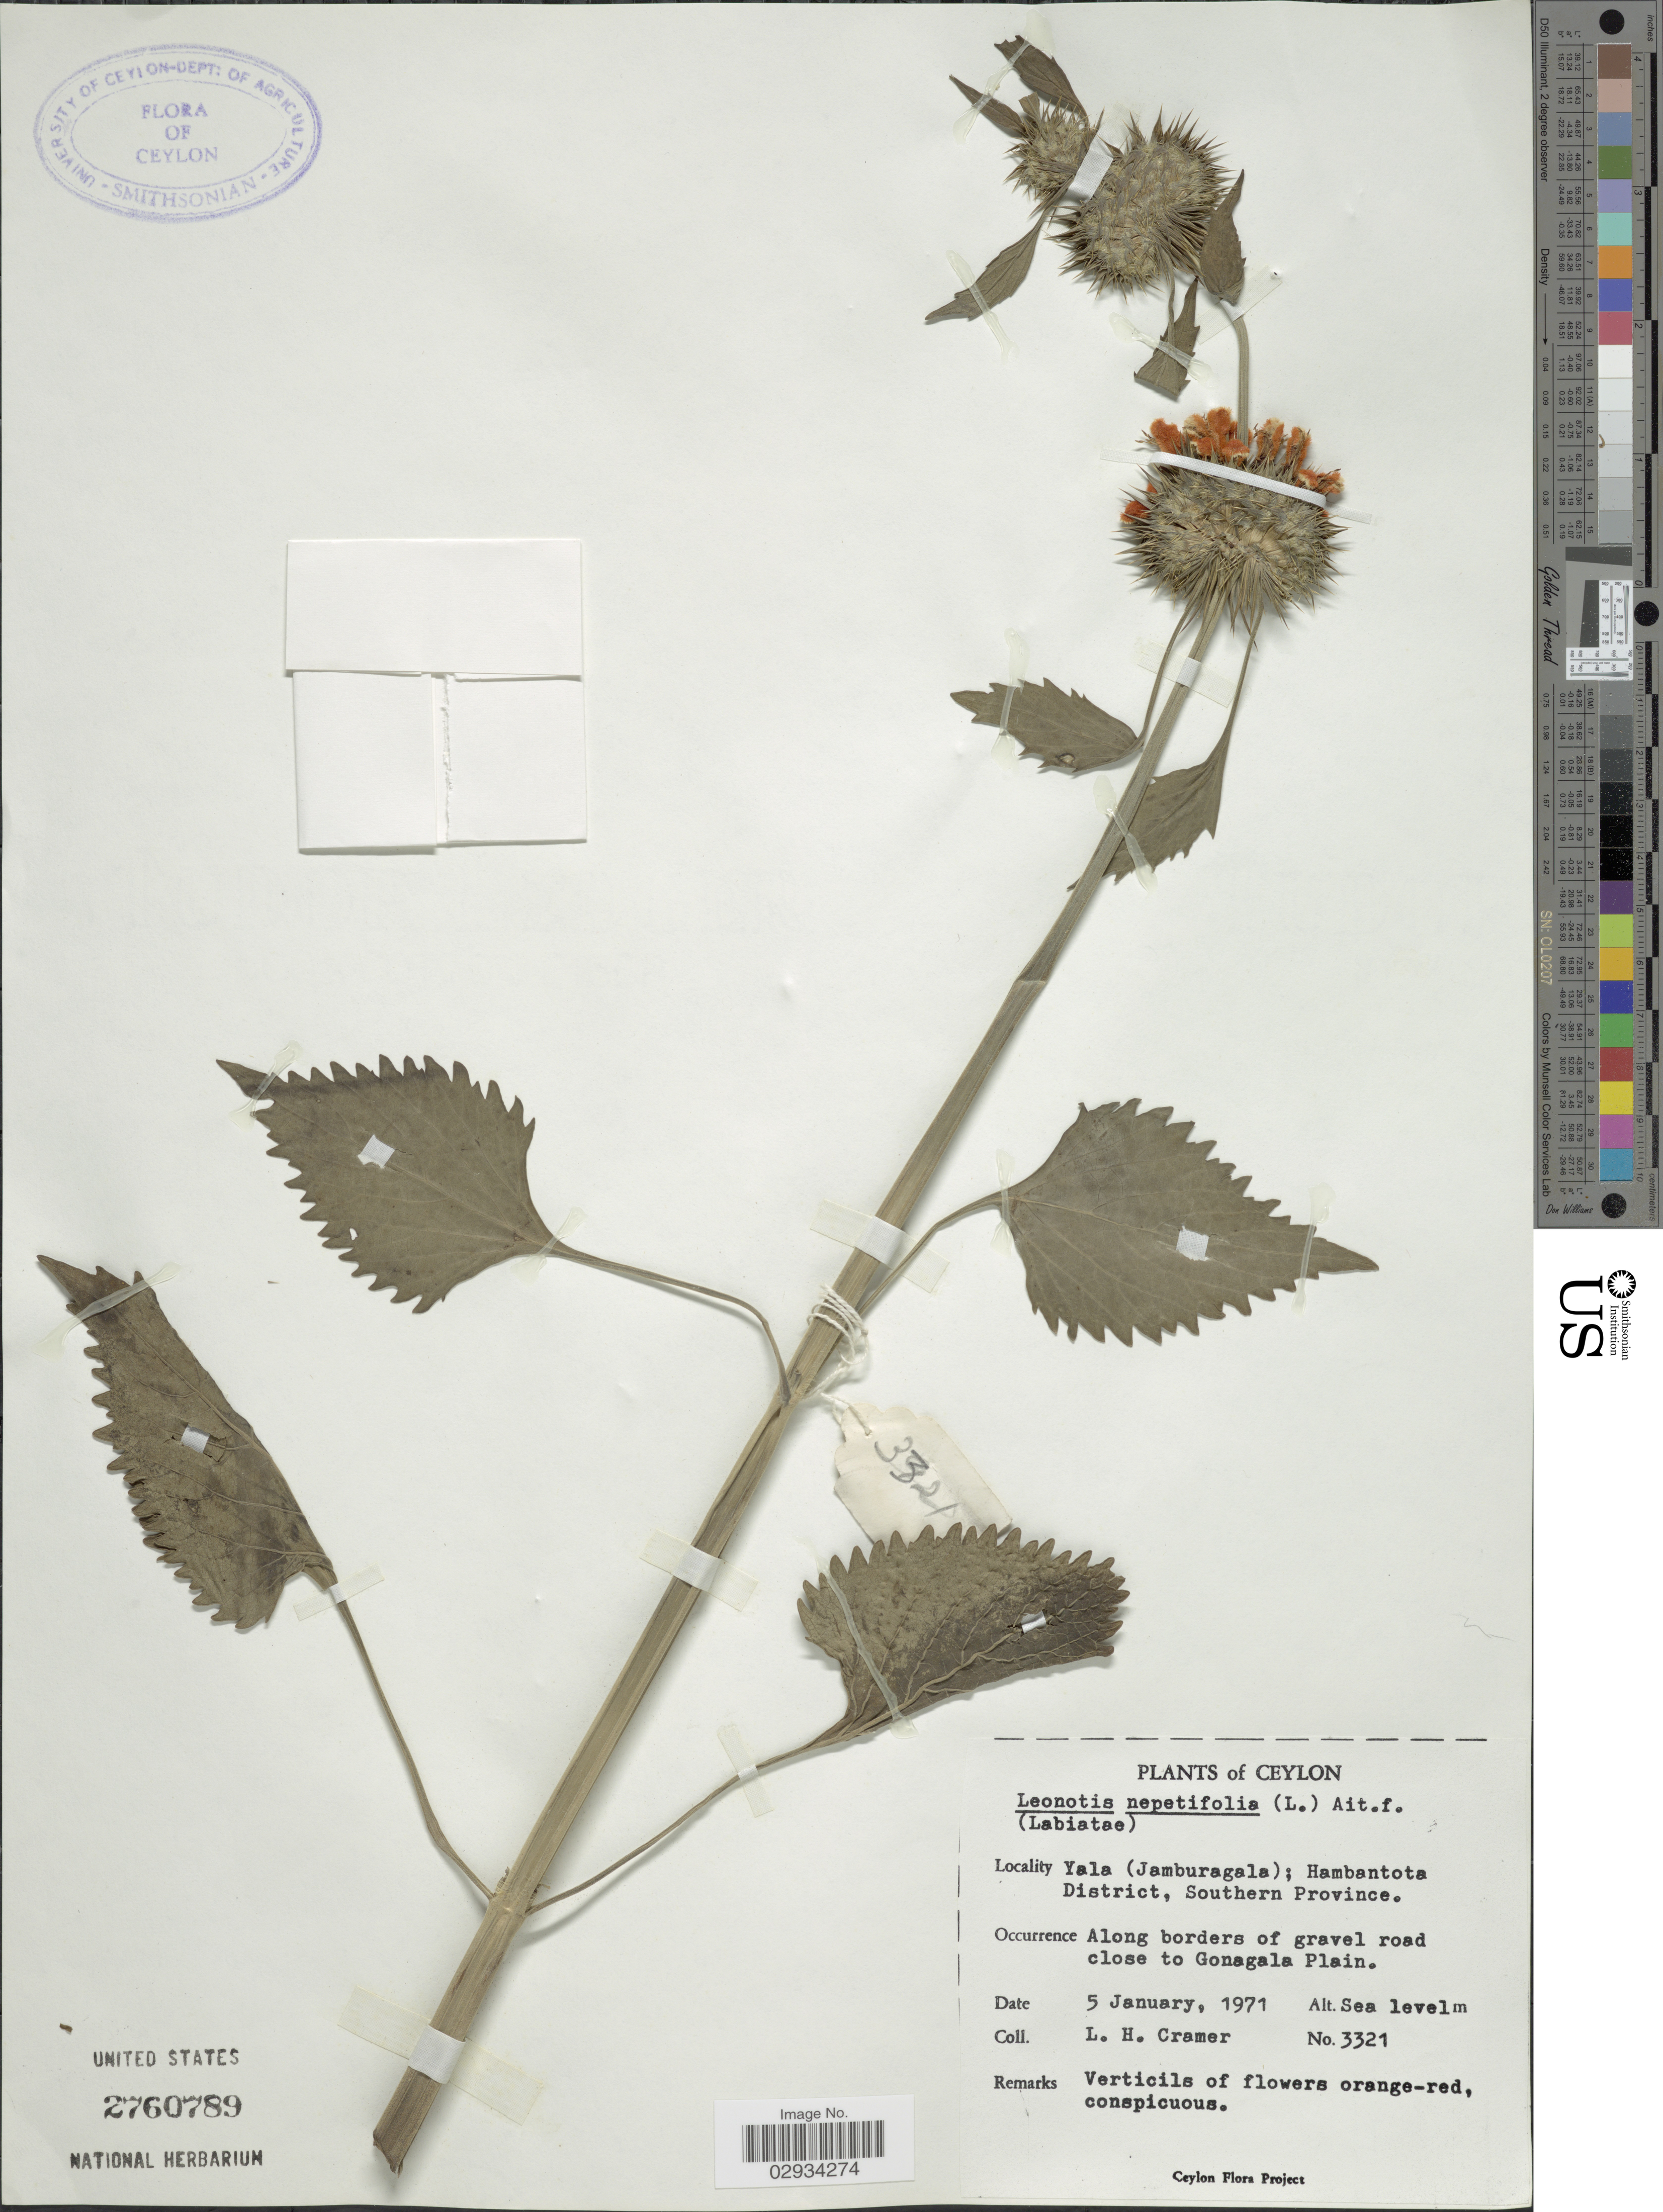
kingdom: Plantae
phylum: Tracheophyta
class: Magnoliopsida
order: Lamiales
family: Lamiaceae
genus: Leonotis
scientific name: Leonotis nepetifolia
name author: (L.) R. Br.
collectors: L. H. Cramer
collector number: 3321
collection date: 1971-01-05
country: Sri Lanka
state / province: Southern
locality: Ceylon. Yala (Jamburagala); Hambantota District, Southern Province. Along borders of gravel road close to Gonagala Plain.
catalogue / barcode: US 2760789